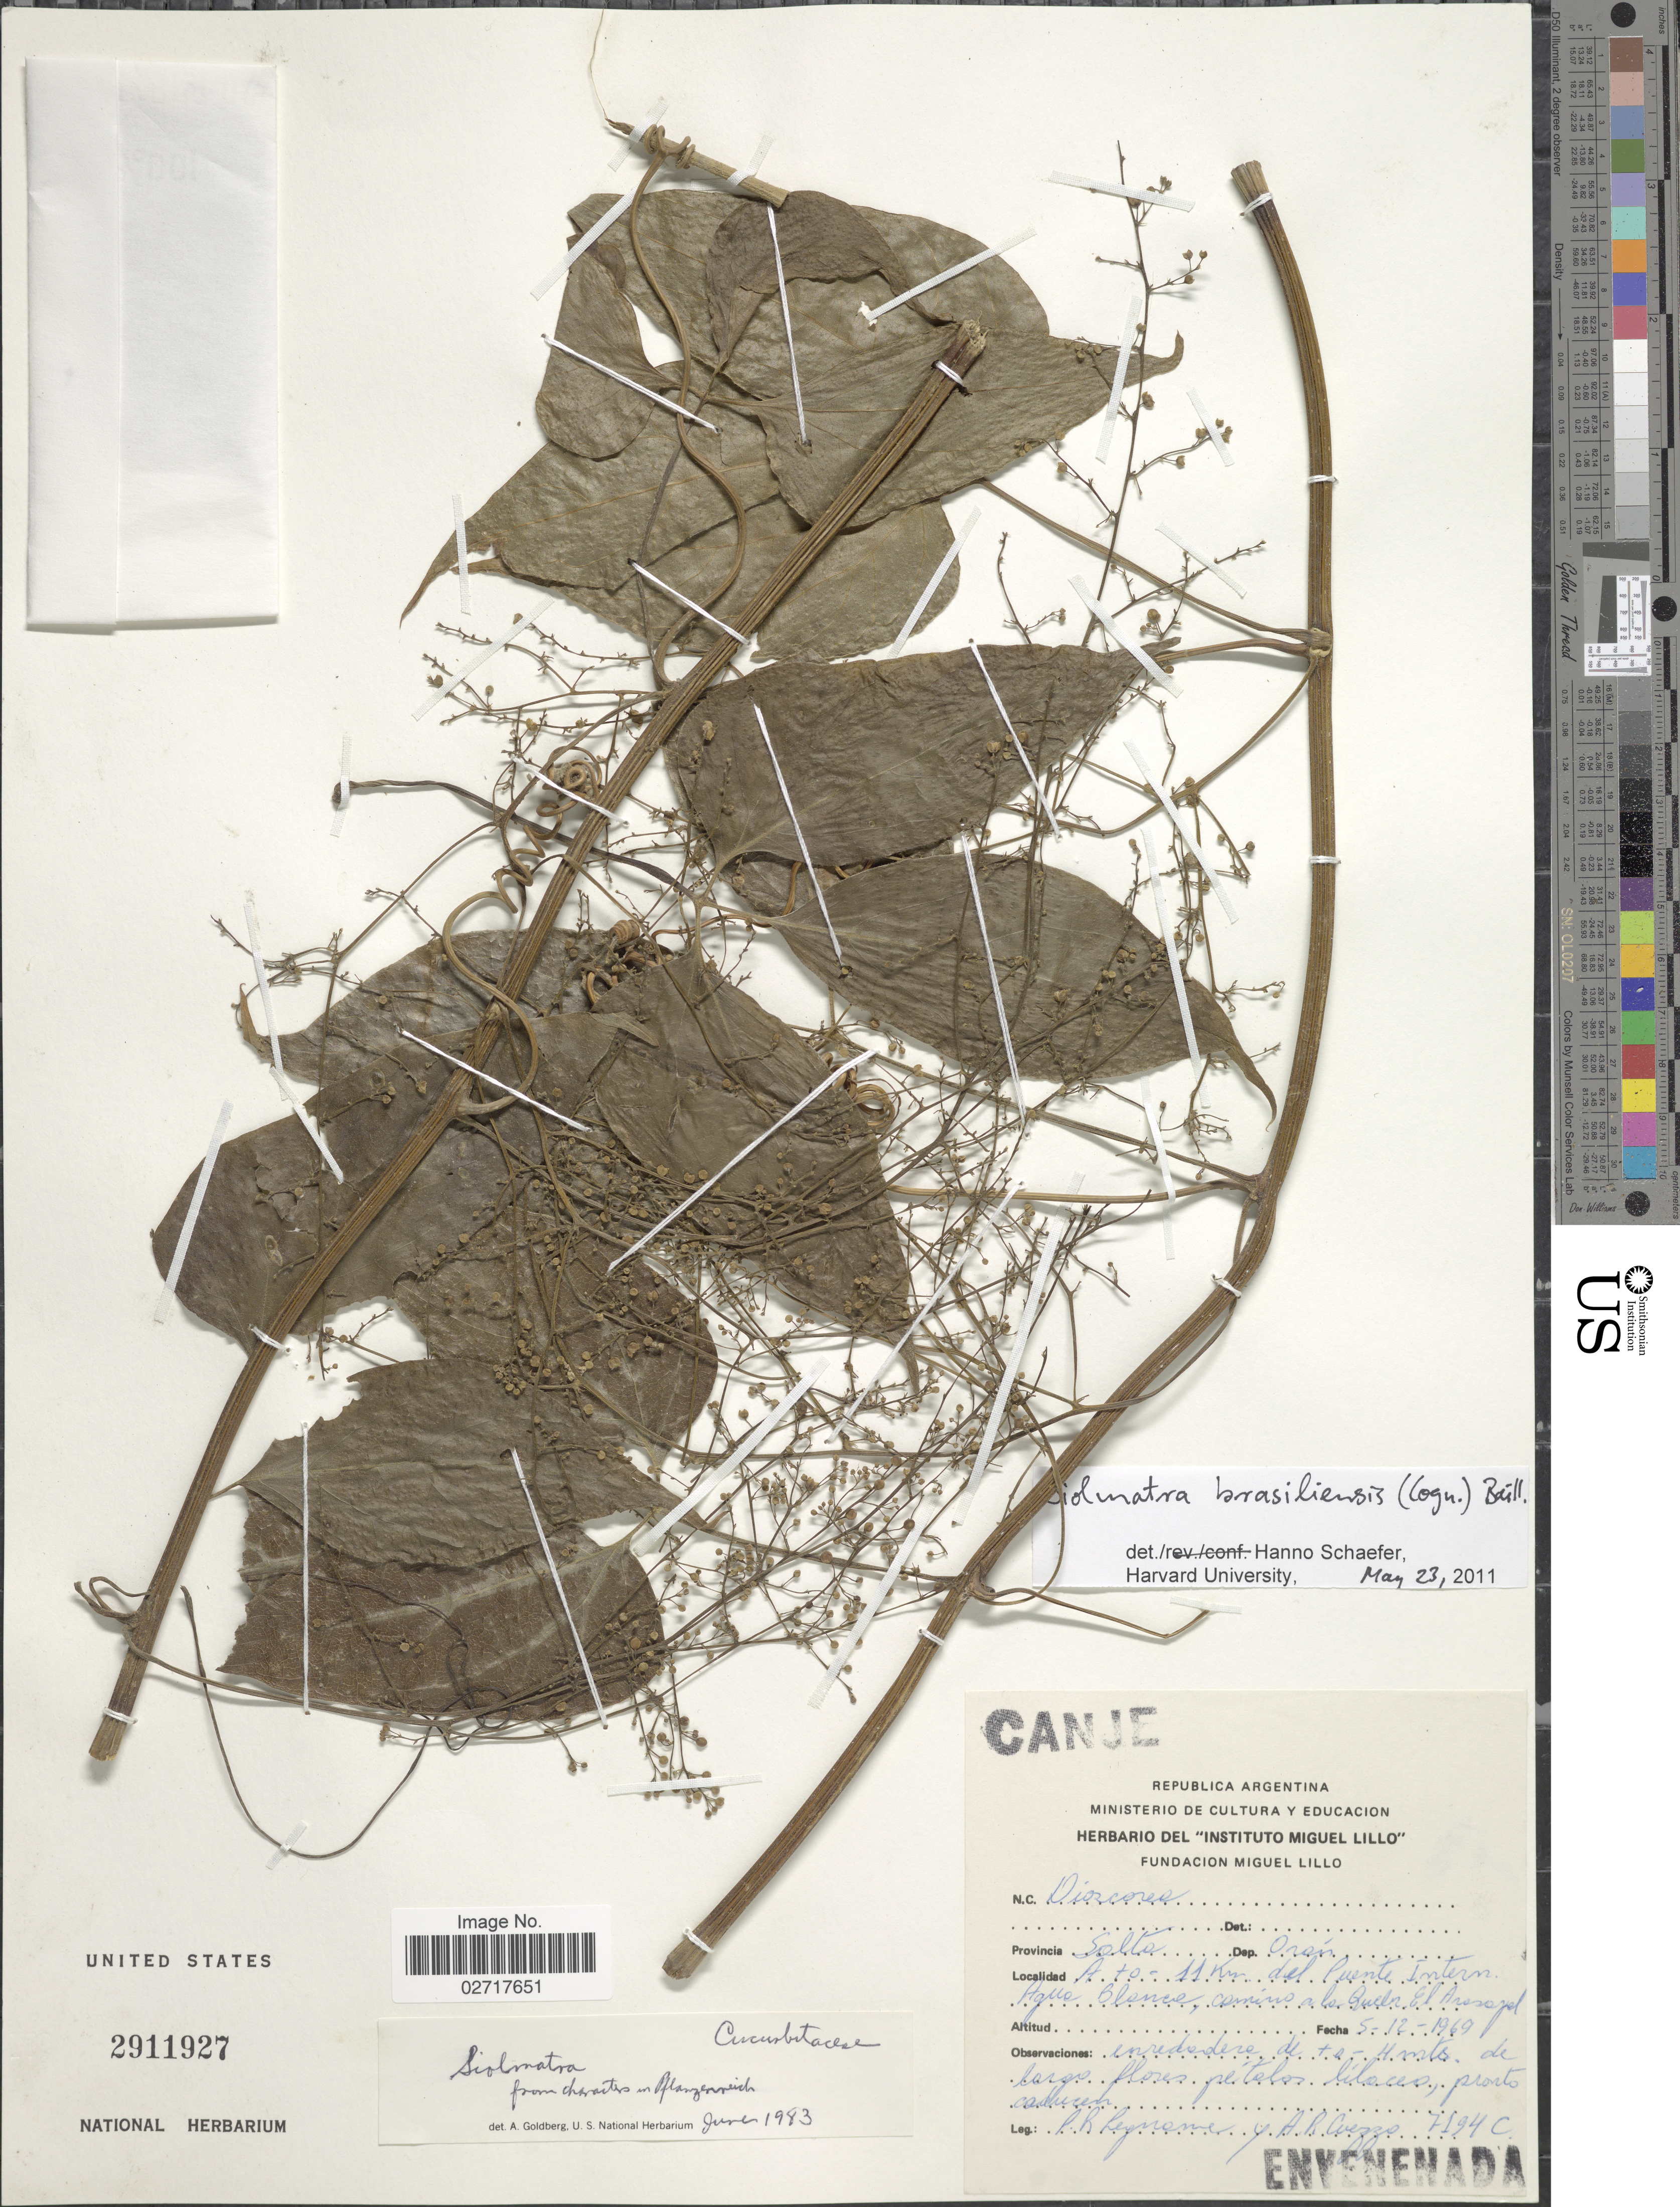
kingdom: Plantae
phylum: Tracheophyta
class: Magnoliopsida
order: Cucurbitales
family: Cucurbitaceae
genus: Siolmatra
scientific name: Siolmatra brasiliensis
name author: (Cogn.) Baill.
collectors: P. R. Legname & A. Cuezzo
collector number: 7194C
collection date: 1969-12-05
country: Argentina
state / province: Salta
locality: Dep. Oran. A to -11km del Puente Intern. Agua Blanca, camino a la Quebr. El Arasayal.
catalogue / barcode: US 2911927